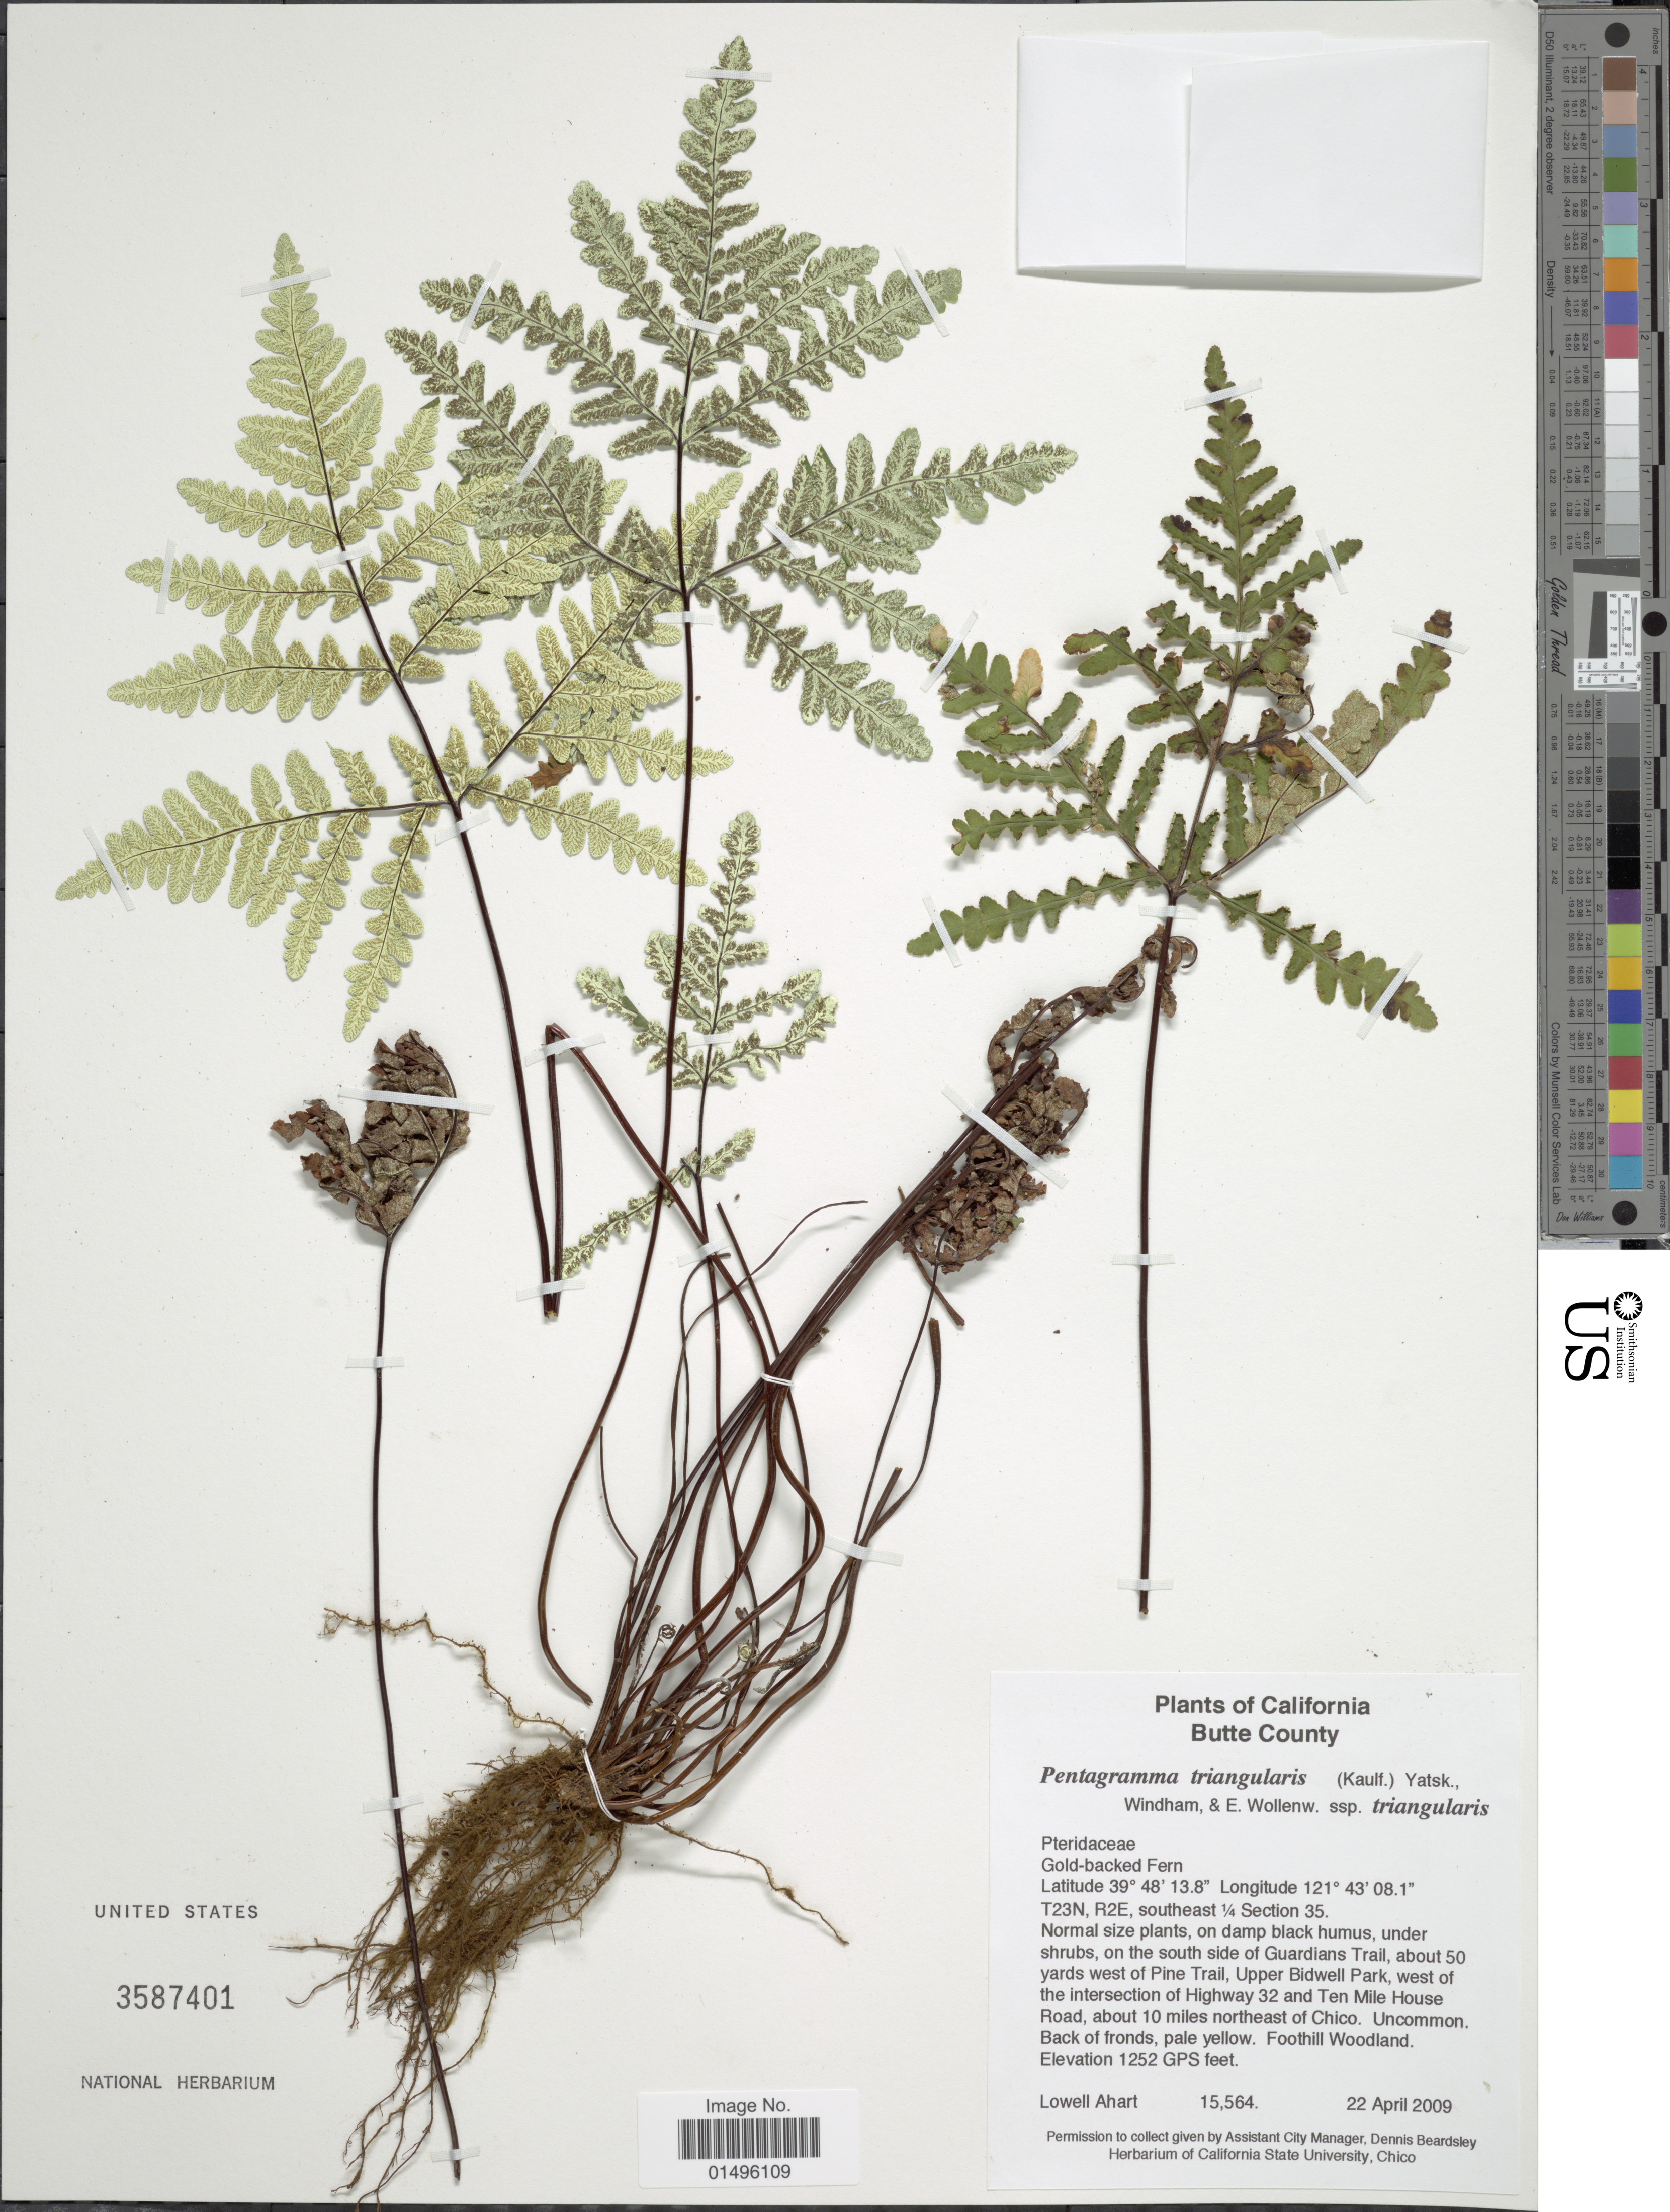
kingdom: Plantae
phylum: Tracheophyta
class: Polypodiopsida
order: Polypodiales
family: Pteridaceae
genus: Pentagramma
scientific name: Pentagramma triangularis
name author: (Kaulf.) Yatsk. et al.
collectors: L. Ahart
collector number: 15564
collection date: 2009-04-22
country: United States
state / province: California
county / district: Butte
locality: California, Butte County, on the south side of Guardians Trail, about 50 yards west of Pine Trail, Upper Bidwell park, west of the intersection of Highway 32 and ten Mile House Road, about 10 miles northeast of Chico.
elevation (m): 382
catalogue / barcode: US 3587401